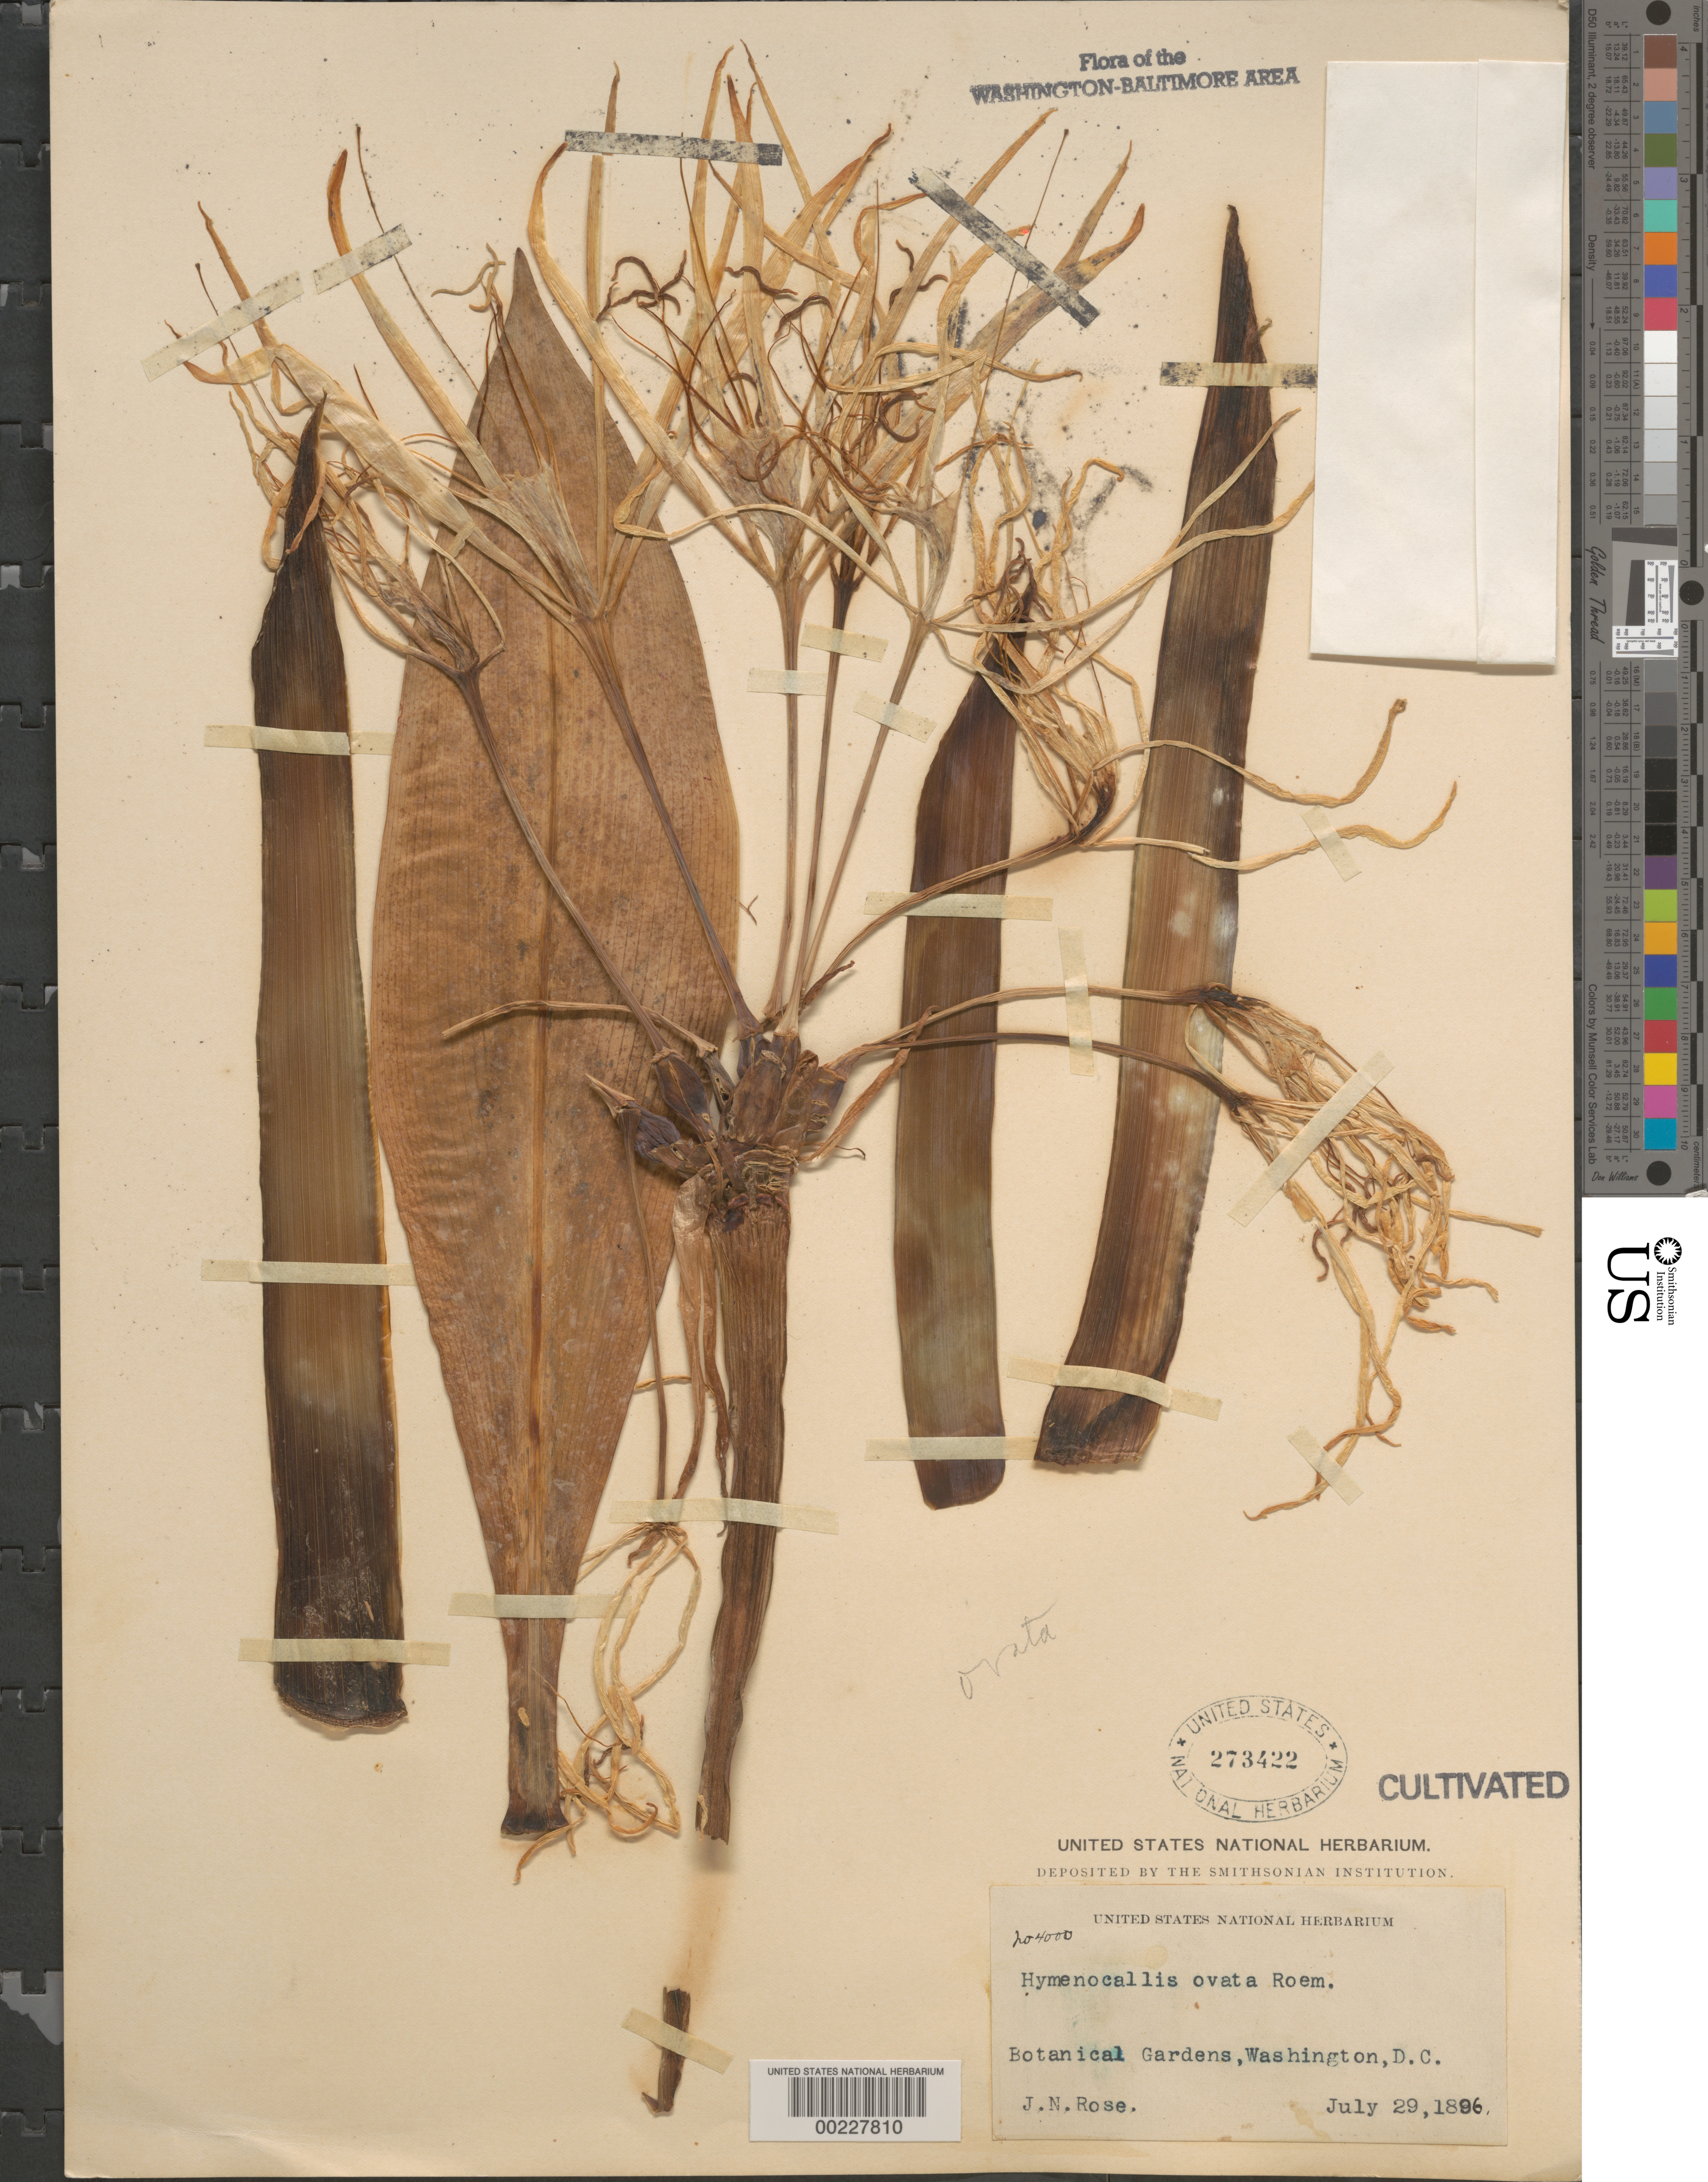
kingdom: Plantae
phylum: Tracheophyta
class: Liliopsida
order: Asparagales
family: Amaryllidaceae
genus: Hymenocallis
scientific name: Hymenocallis ovata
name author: (Mill.) M. Roem.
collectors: J. N. Rose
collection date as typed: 29 Jul 1896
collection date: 1896-07-29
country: United States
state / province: District of Columbia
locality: Botanical gardens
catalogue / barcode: US 273422